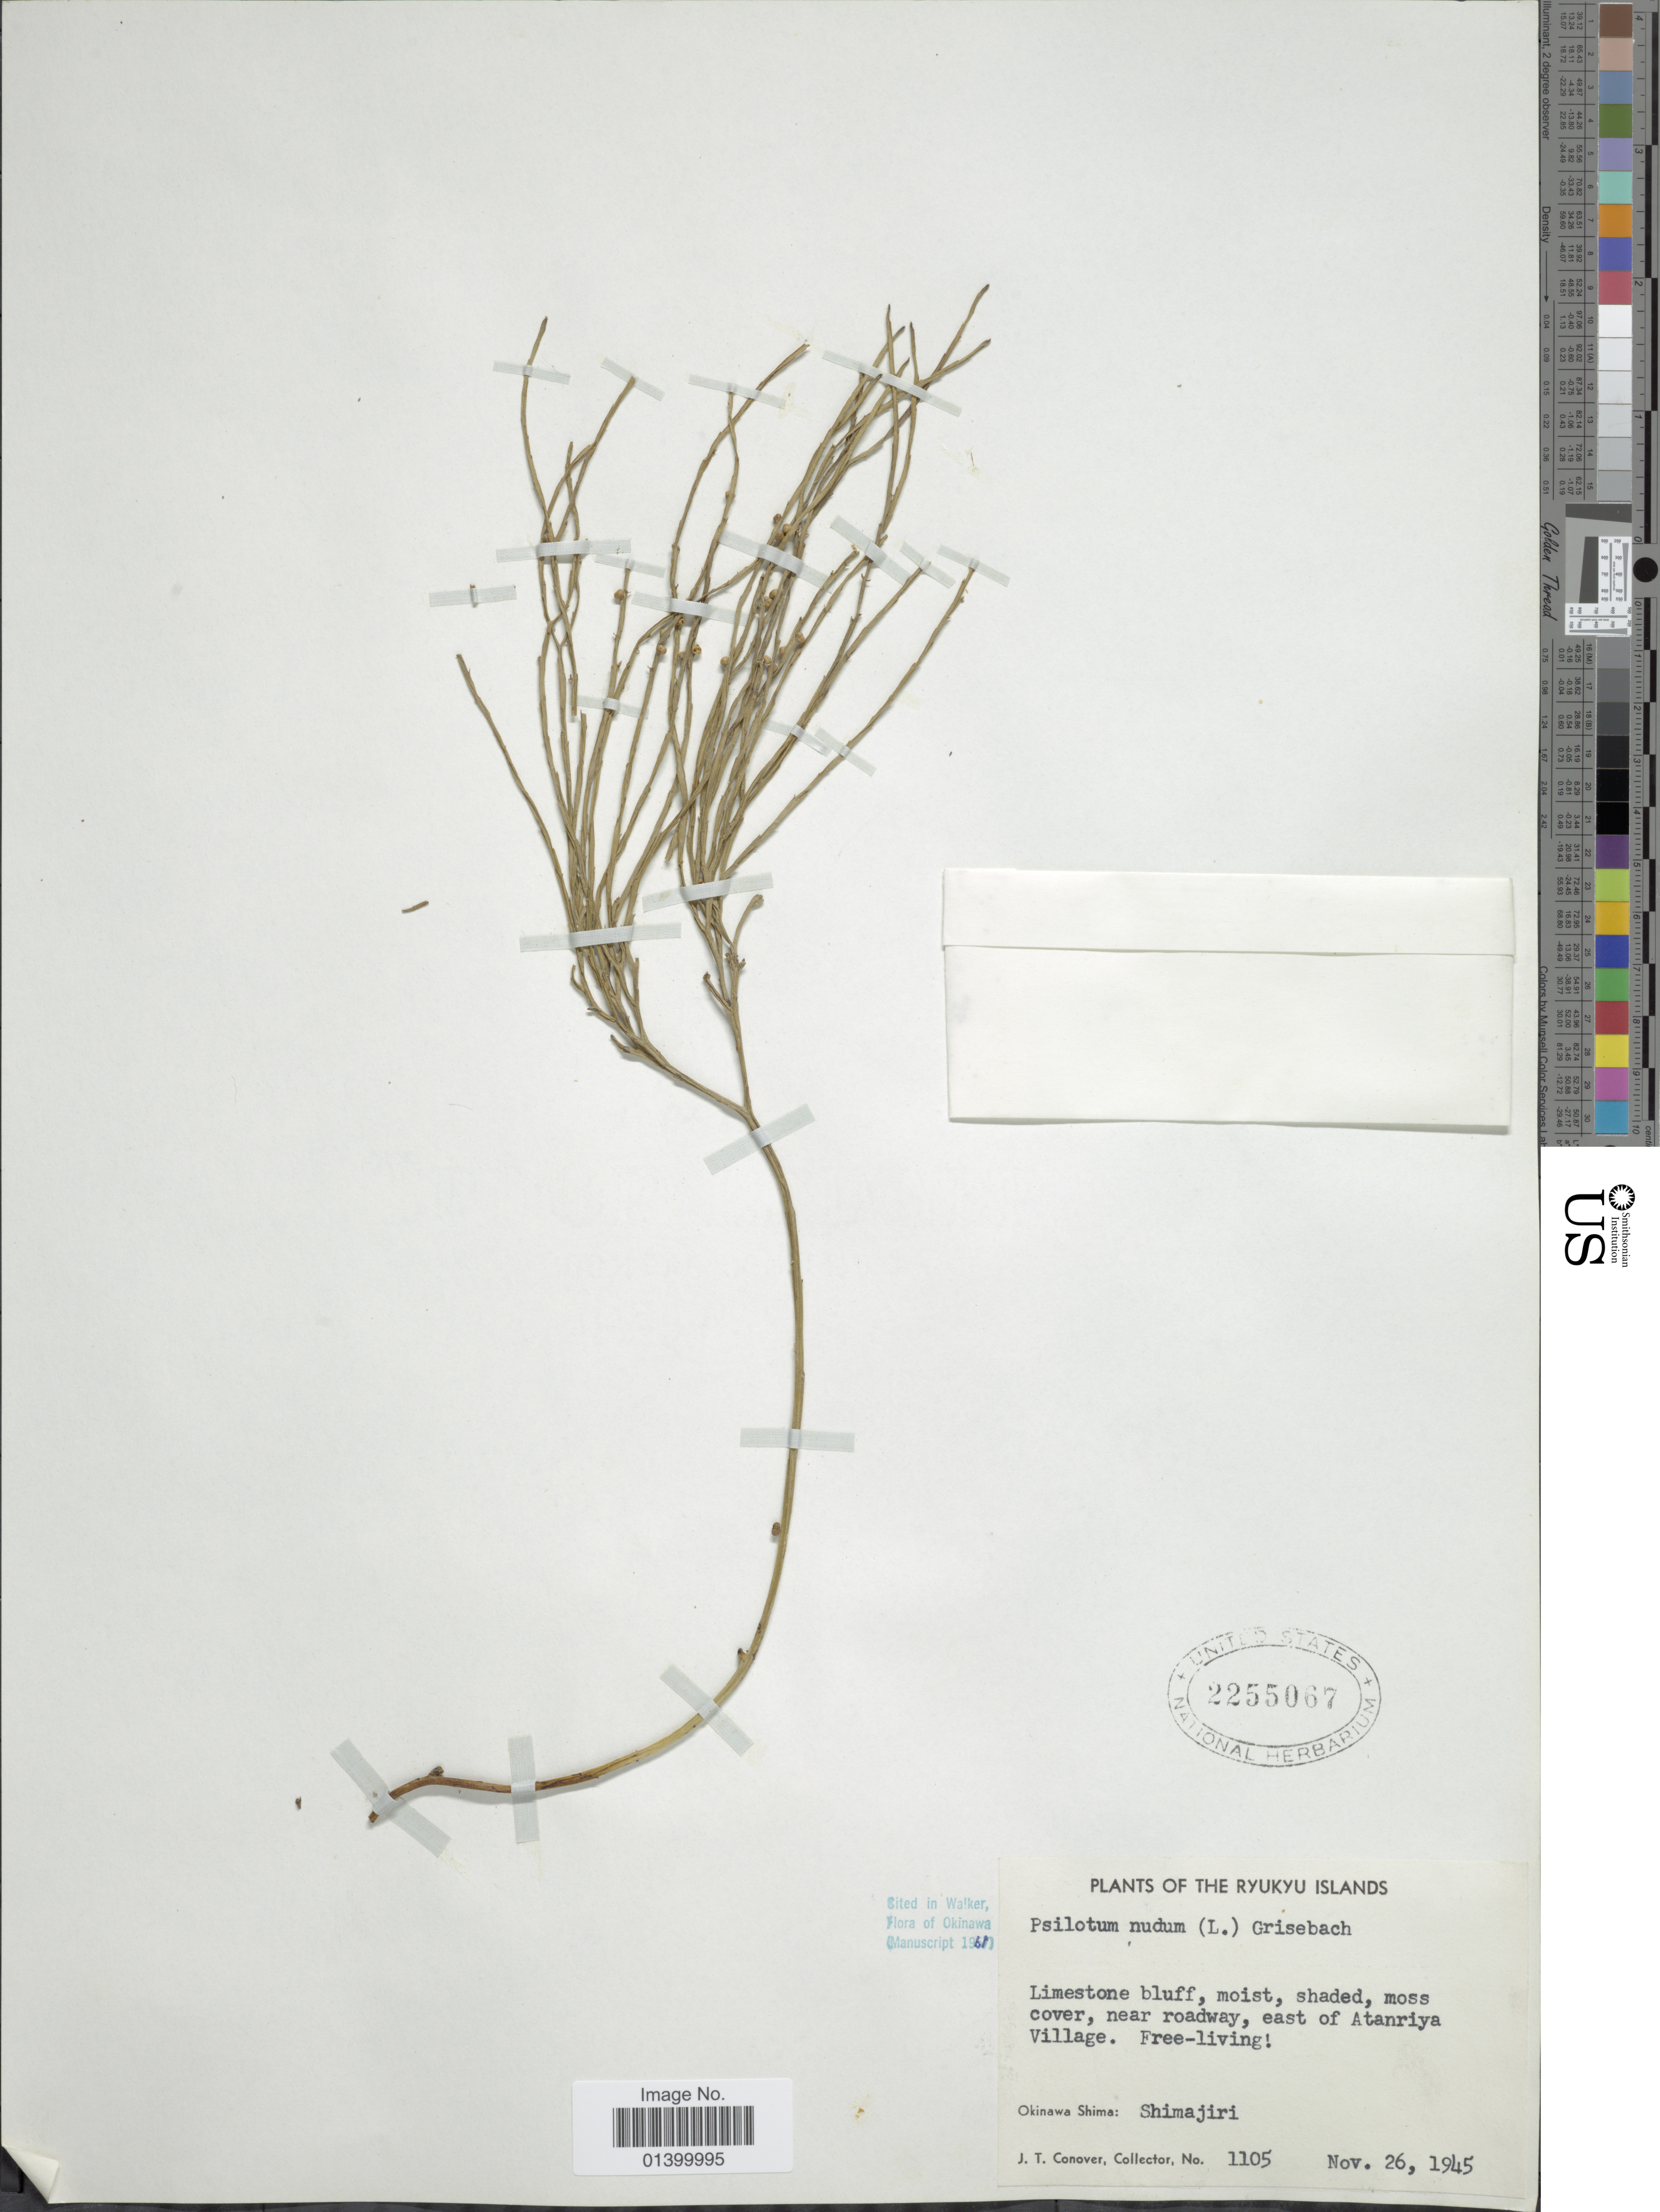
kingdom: Plantae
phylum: Tracheophyta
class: Polypodiopsida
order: Psilotales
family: Psilotaceae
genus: Psilotum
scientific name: Psilotum nudum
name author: (L.) P. Beauv.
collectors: J. T. Conover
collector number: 1105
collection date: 1945-11-26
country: Japan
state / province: Okinawa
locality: Ryukyu Islands. Near roadway, east of Atanriya Village. Okinawa Shima: Shimajiri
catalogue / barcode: US 2255067